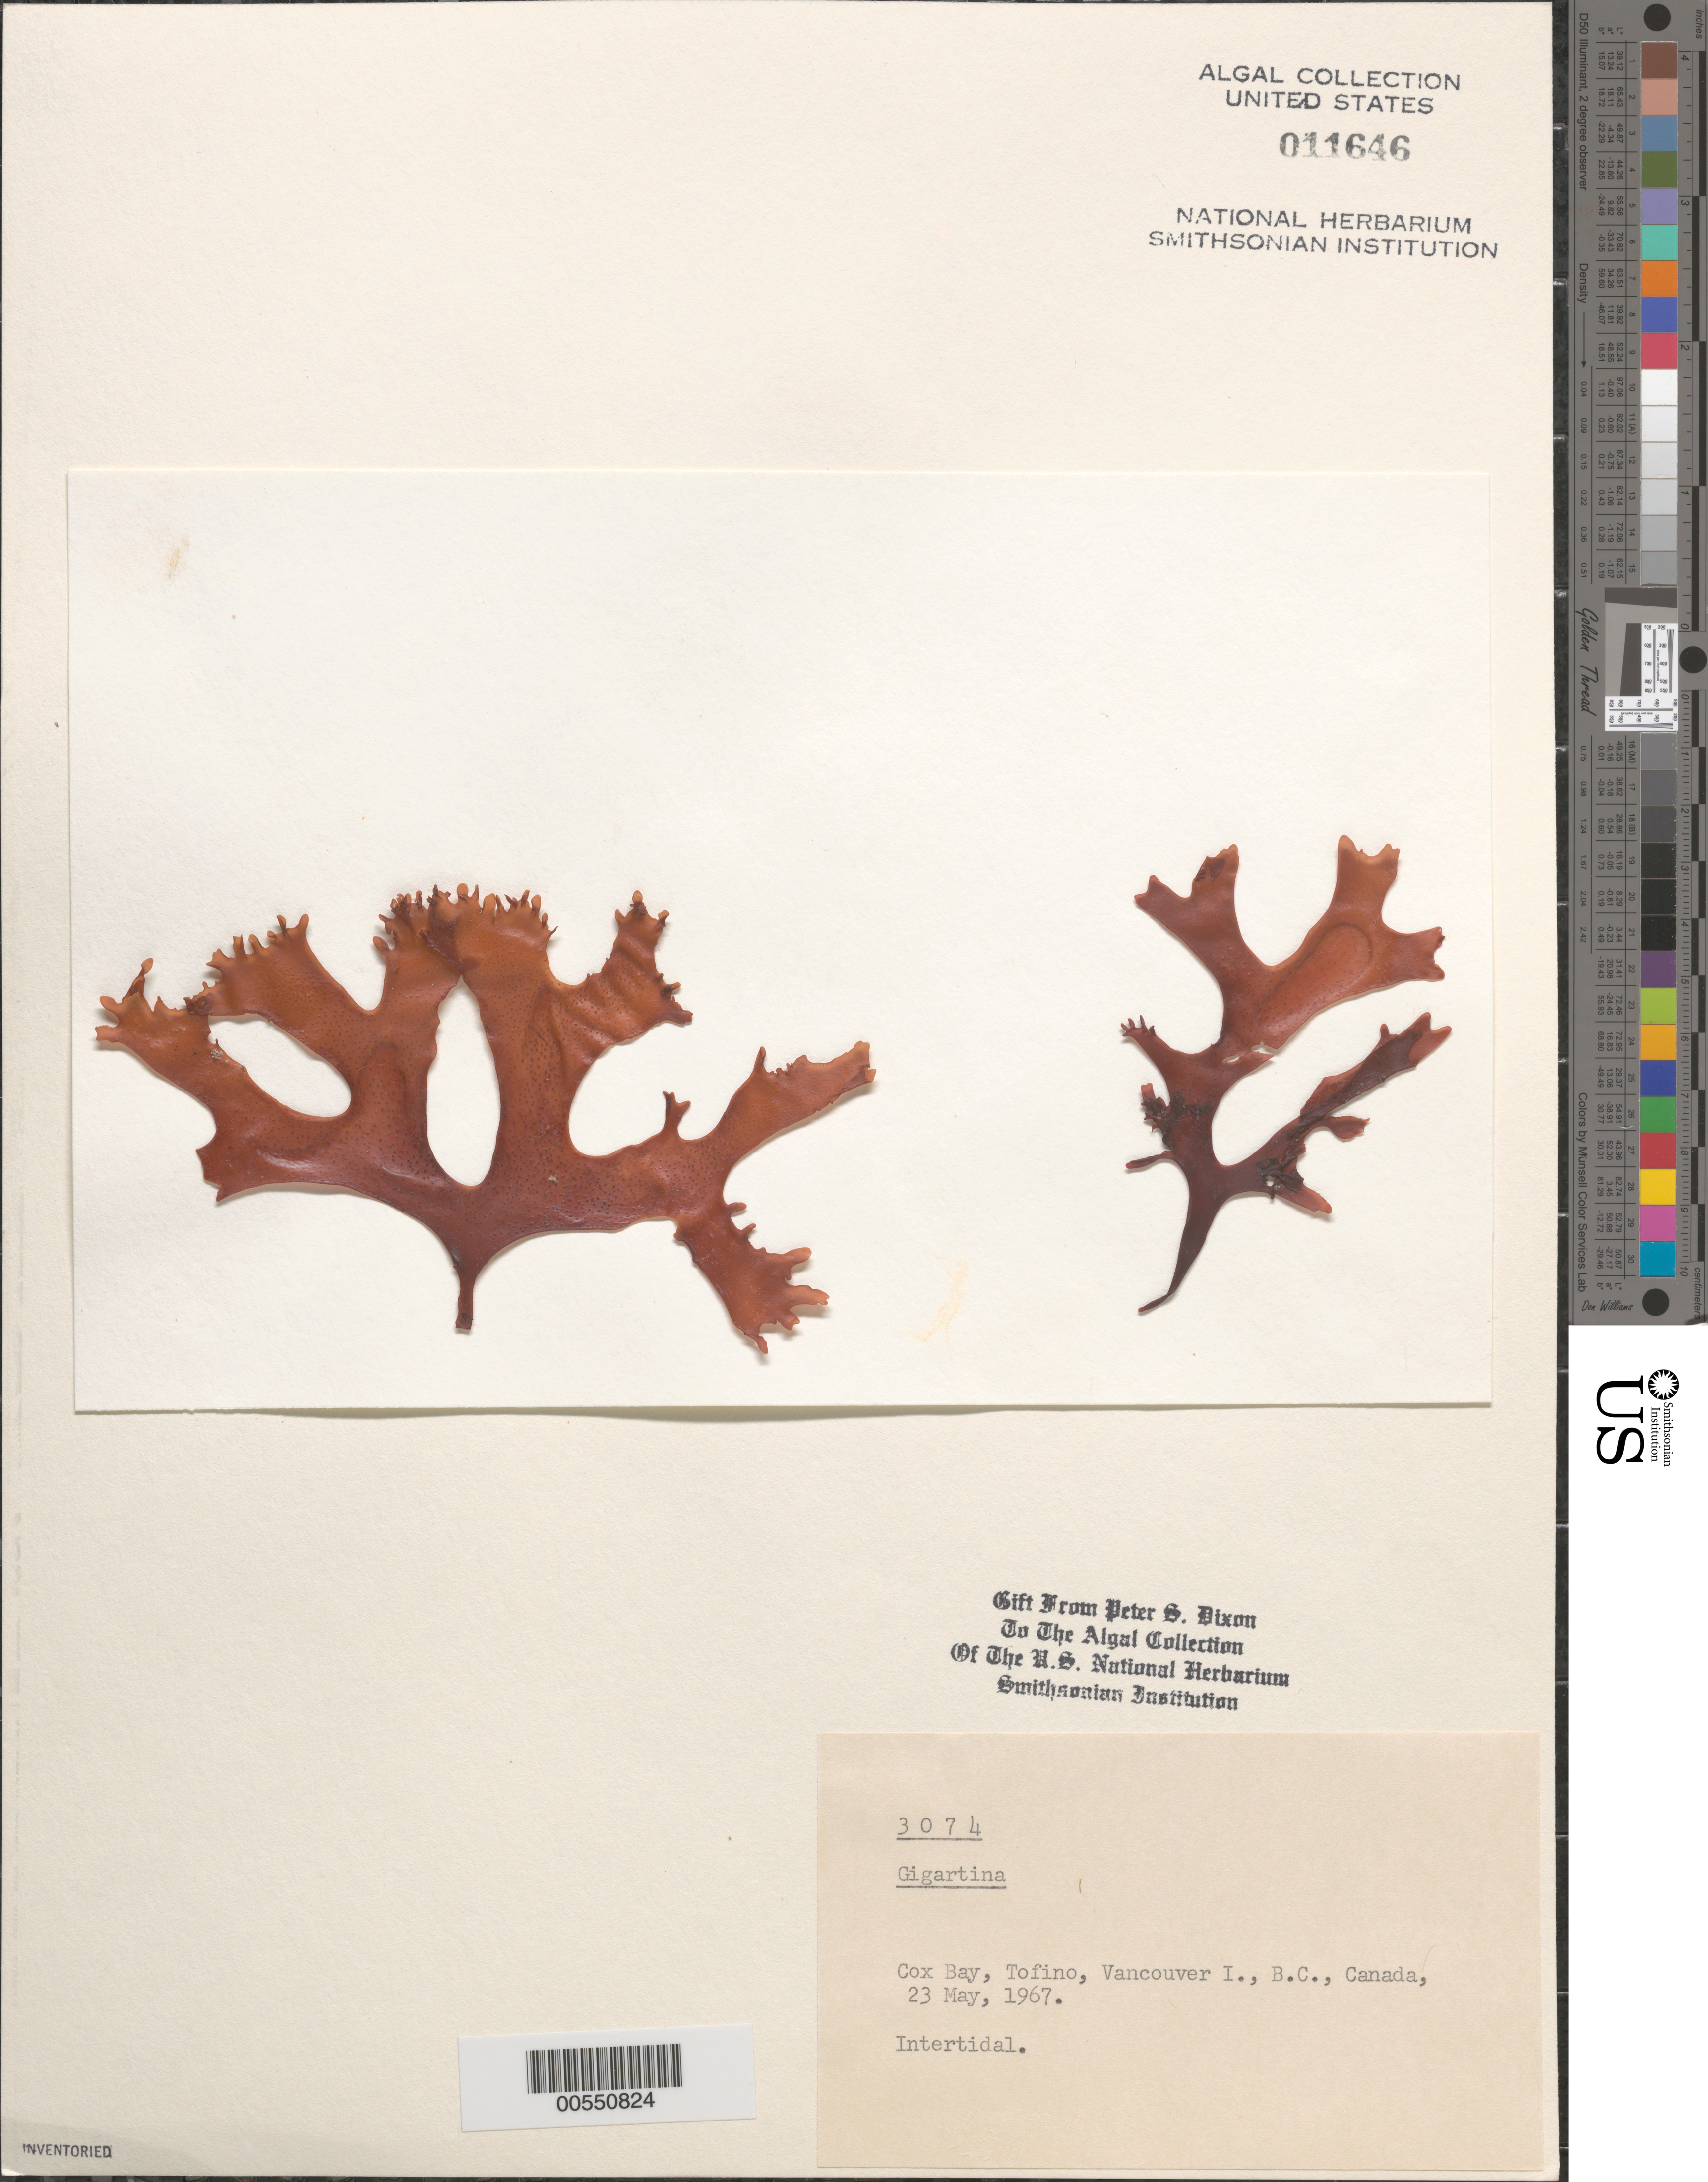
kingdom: Plantae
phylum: Rhodophyta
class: Florideophyceae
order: Gigartinales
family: Gigartinaceae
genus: Gigartina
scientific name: Gigartina sp.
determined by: Dixon, P. S.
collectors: P. S. Dixon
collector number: PSD 3074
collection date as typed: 23 May 1967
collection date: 1967-05-23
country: Canada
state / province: British Columbia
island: Vancouver Island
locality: Cox Bay, Tofino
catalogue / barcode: US 11646